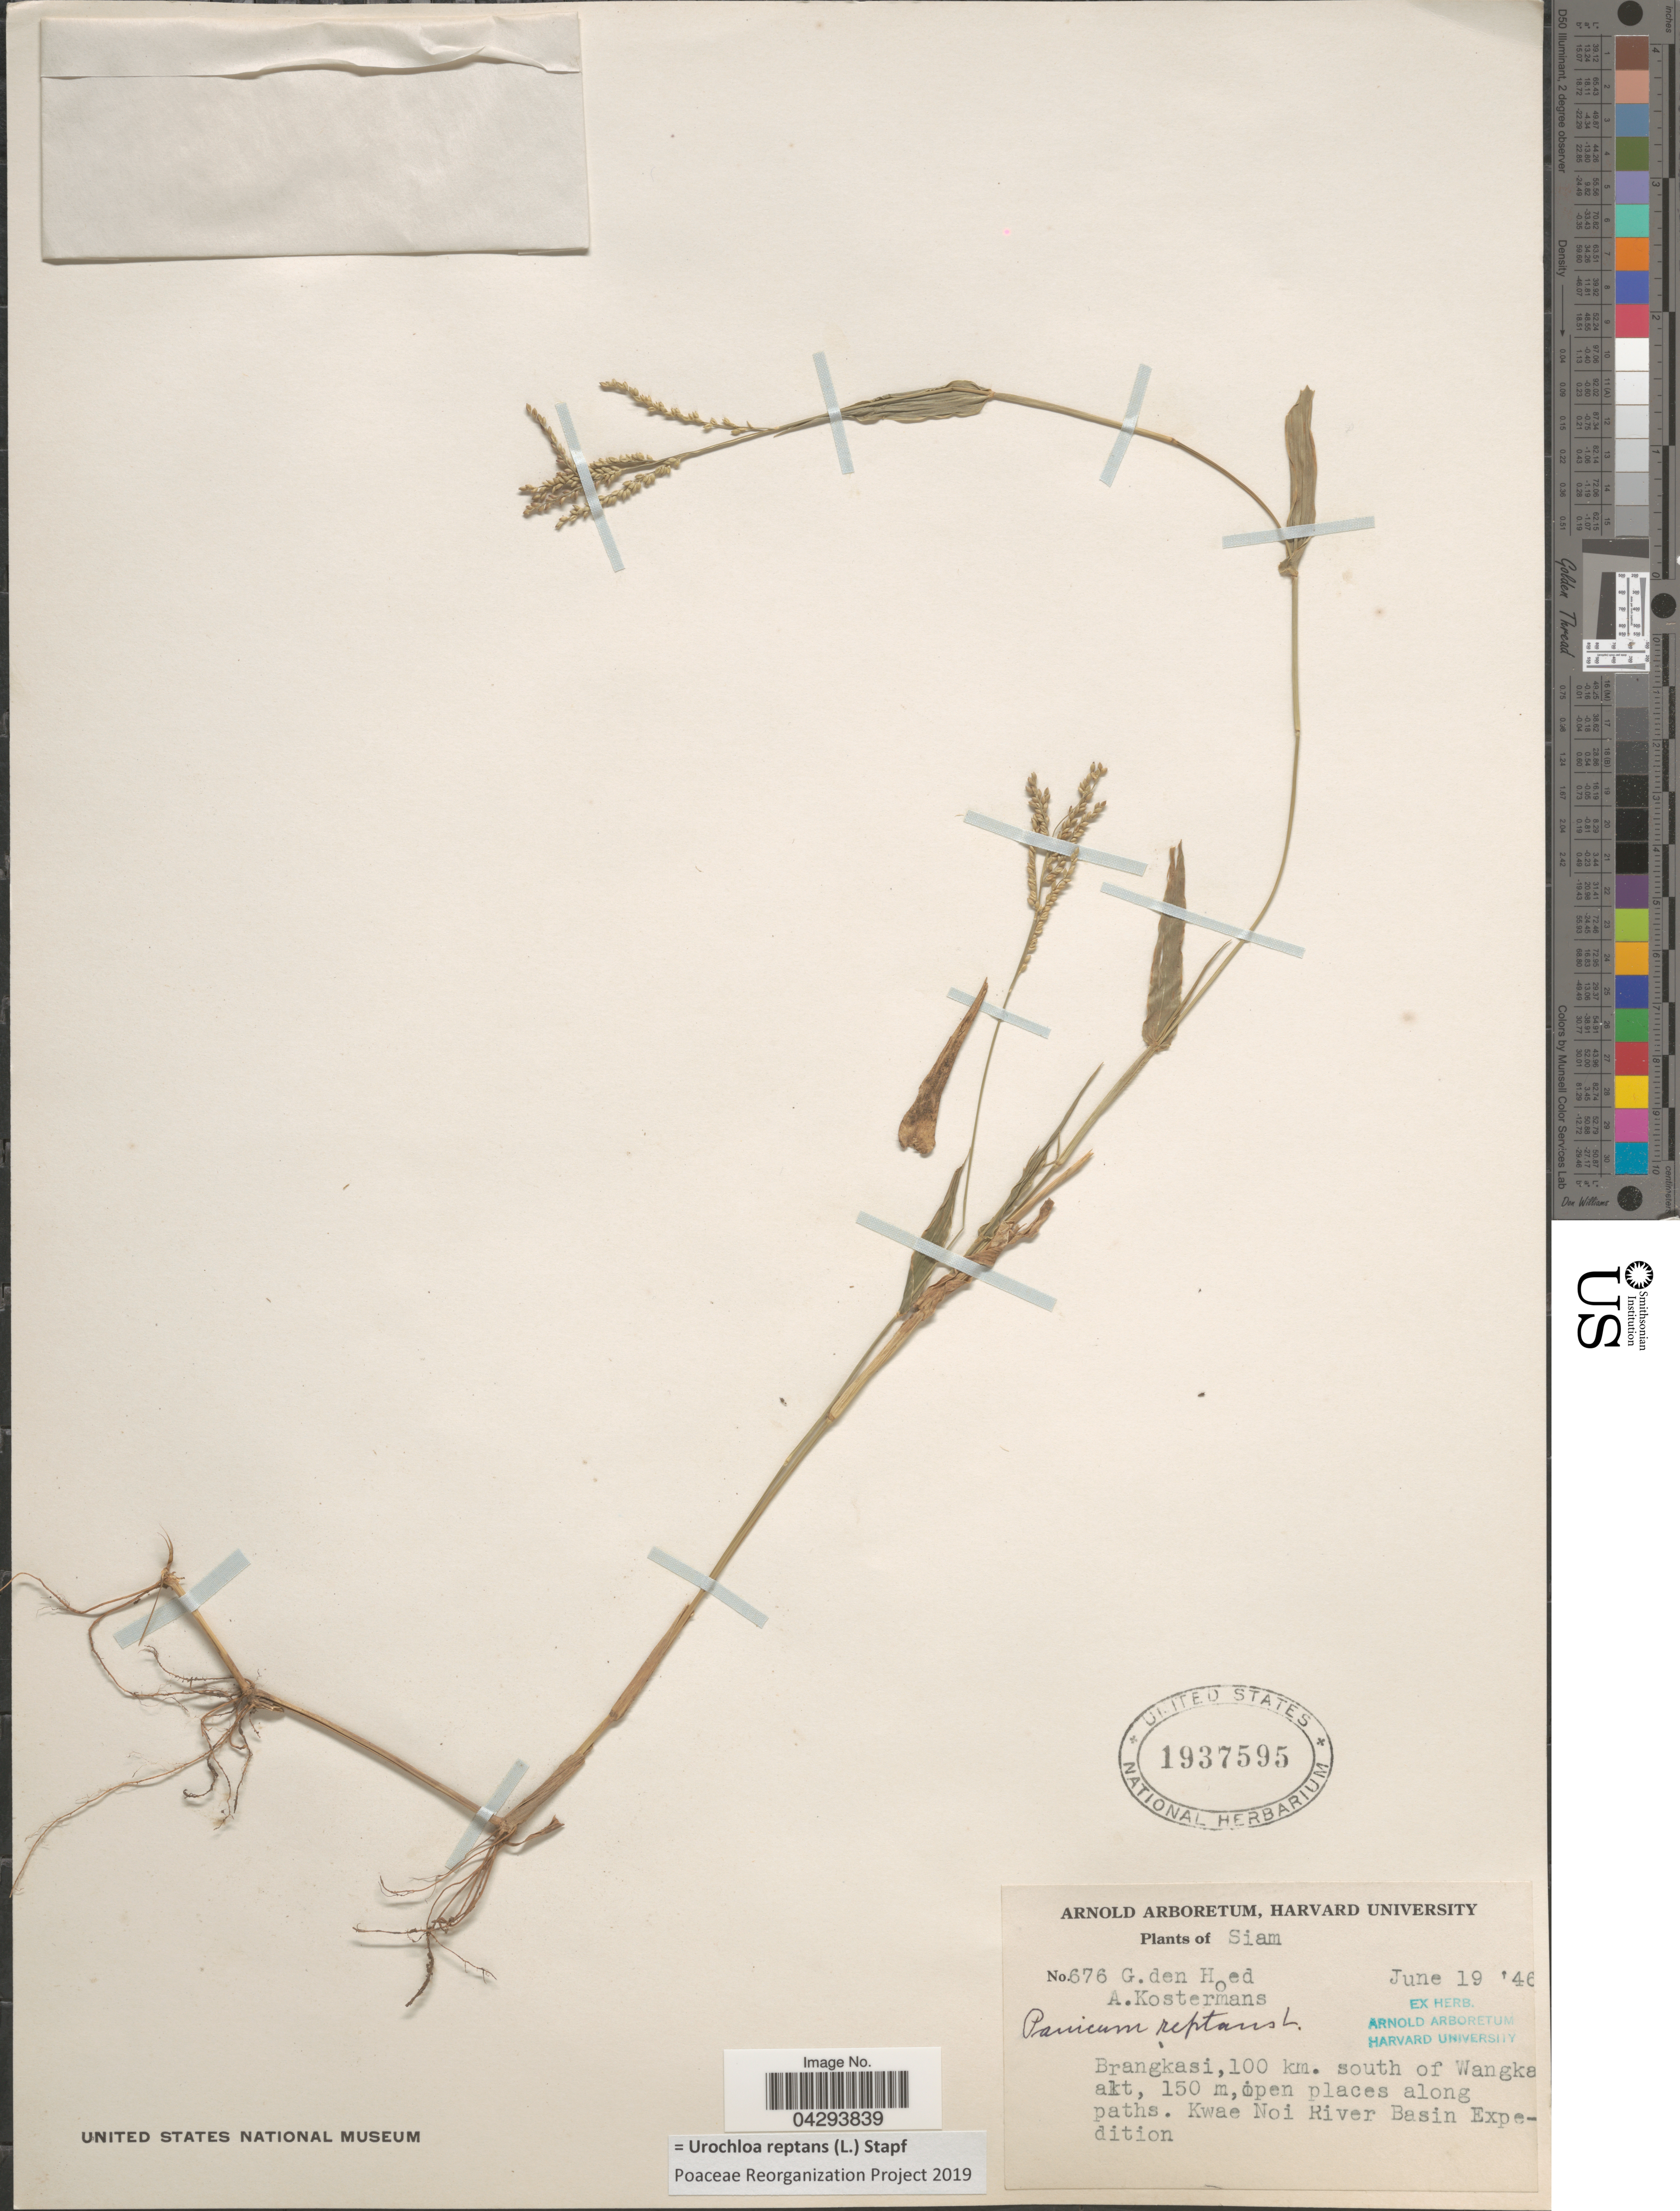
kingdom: Plantae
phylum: Tracheophyta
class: Liliopsida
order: Poales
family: Poaceae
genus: Urochloa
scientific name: Urochloa reptans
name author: (L.) Stapf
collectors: G. Hoed & A. J. G. Kostermans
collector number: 676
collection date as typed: Transcribed d/m/y: 19/6/46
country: Thailand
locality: Siam. Brangkasi, 100 km. south of Wangka akt. Kwae Noi River Basin Expedition.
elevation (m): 150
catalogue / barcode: US 1937595